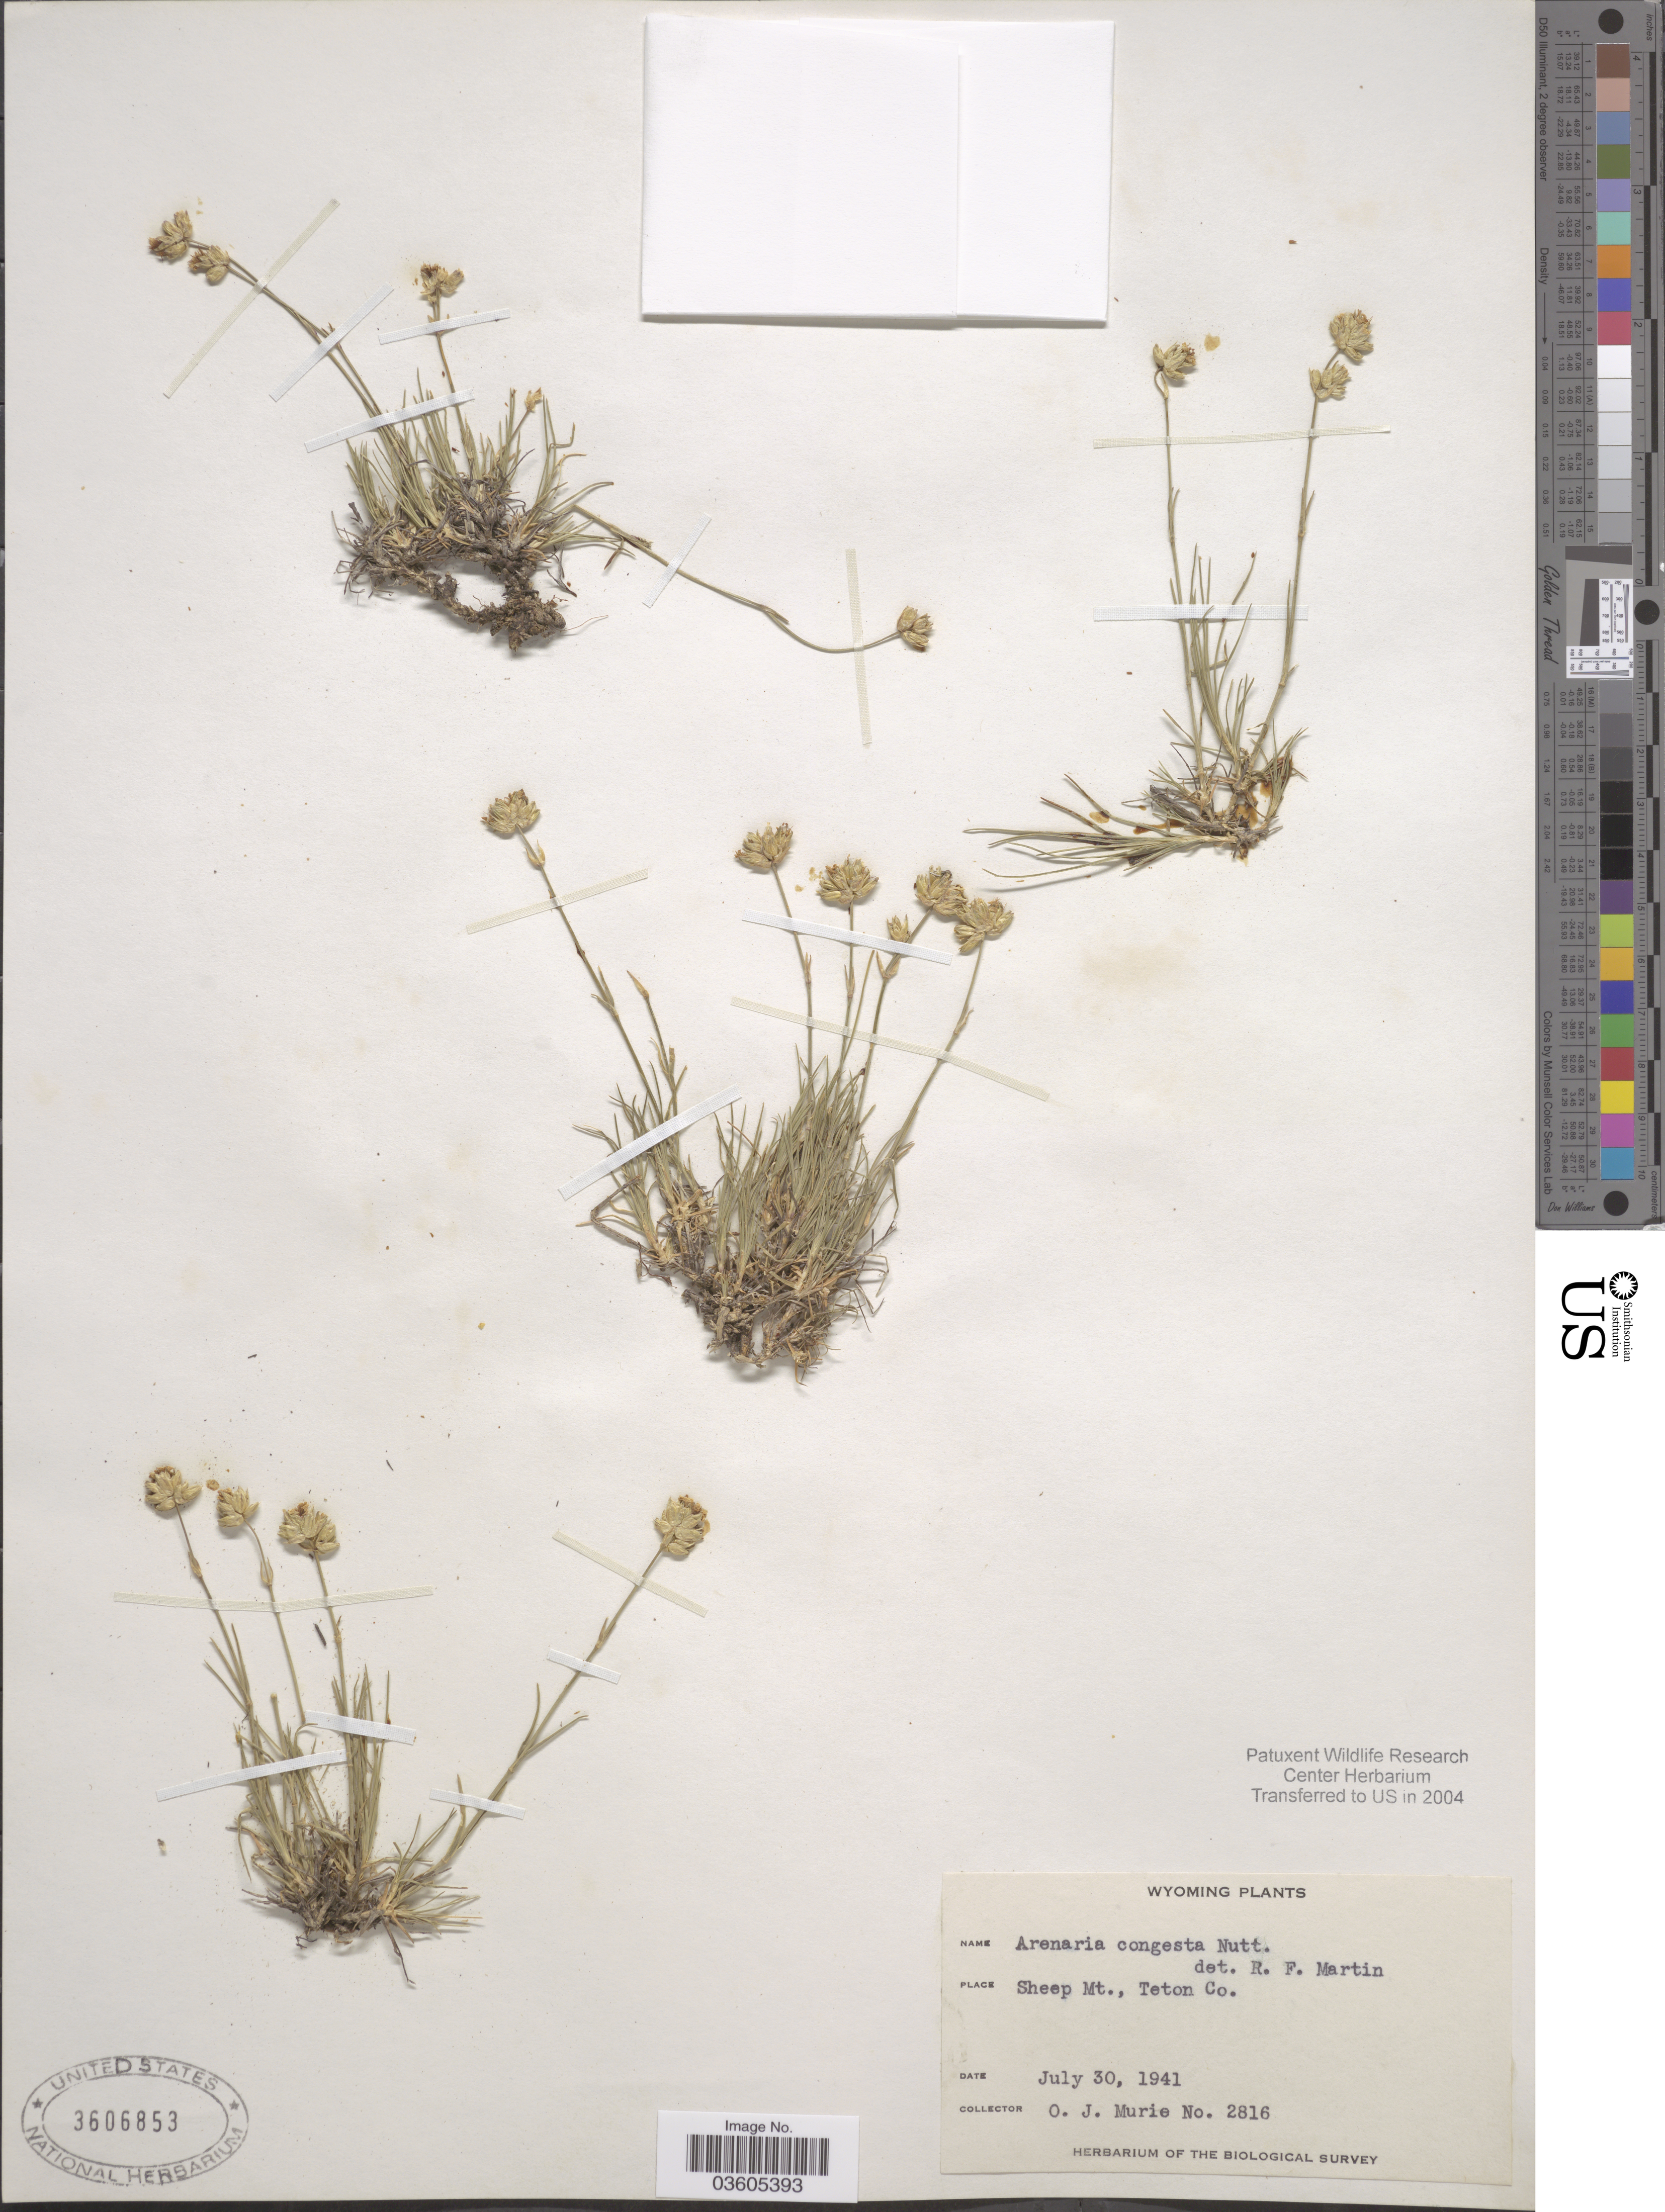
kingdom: Plantae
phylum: Tracheophyta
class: Magnoliopsida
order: Caryophyllales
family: Caryophyllaceae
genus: Eremogone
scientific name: Eremogone congesta var. congesta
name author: (Nutt.) Ikonn.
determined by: Strong, Mark T., (BOT), Smithsonian Institution - National Museum of Natural History (UNITED STATES)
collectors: O. Murie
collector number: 2816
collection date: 1941-07-30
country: United States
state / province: Wyoming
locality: Sheep Mt., Teton Co.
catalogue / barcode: US 3606853